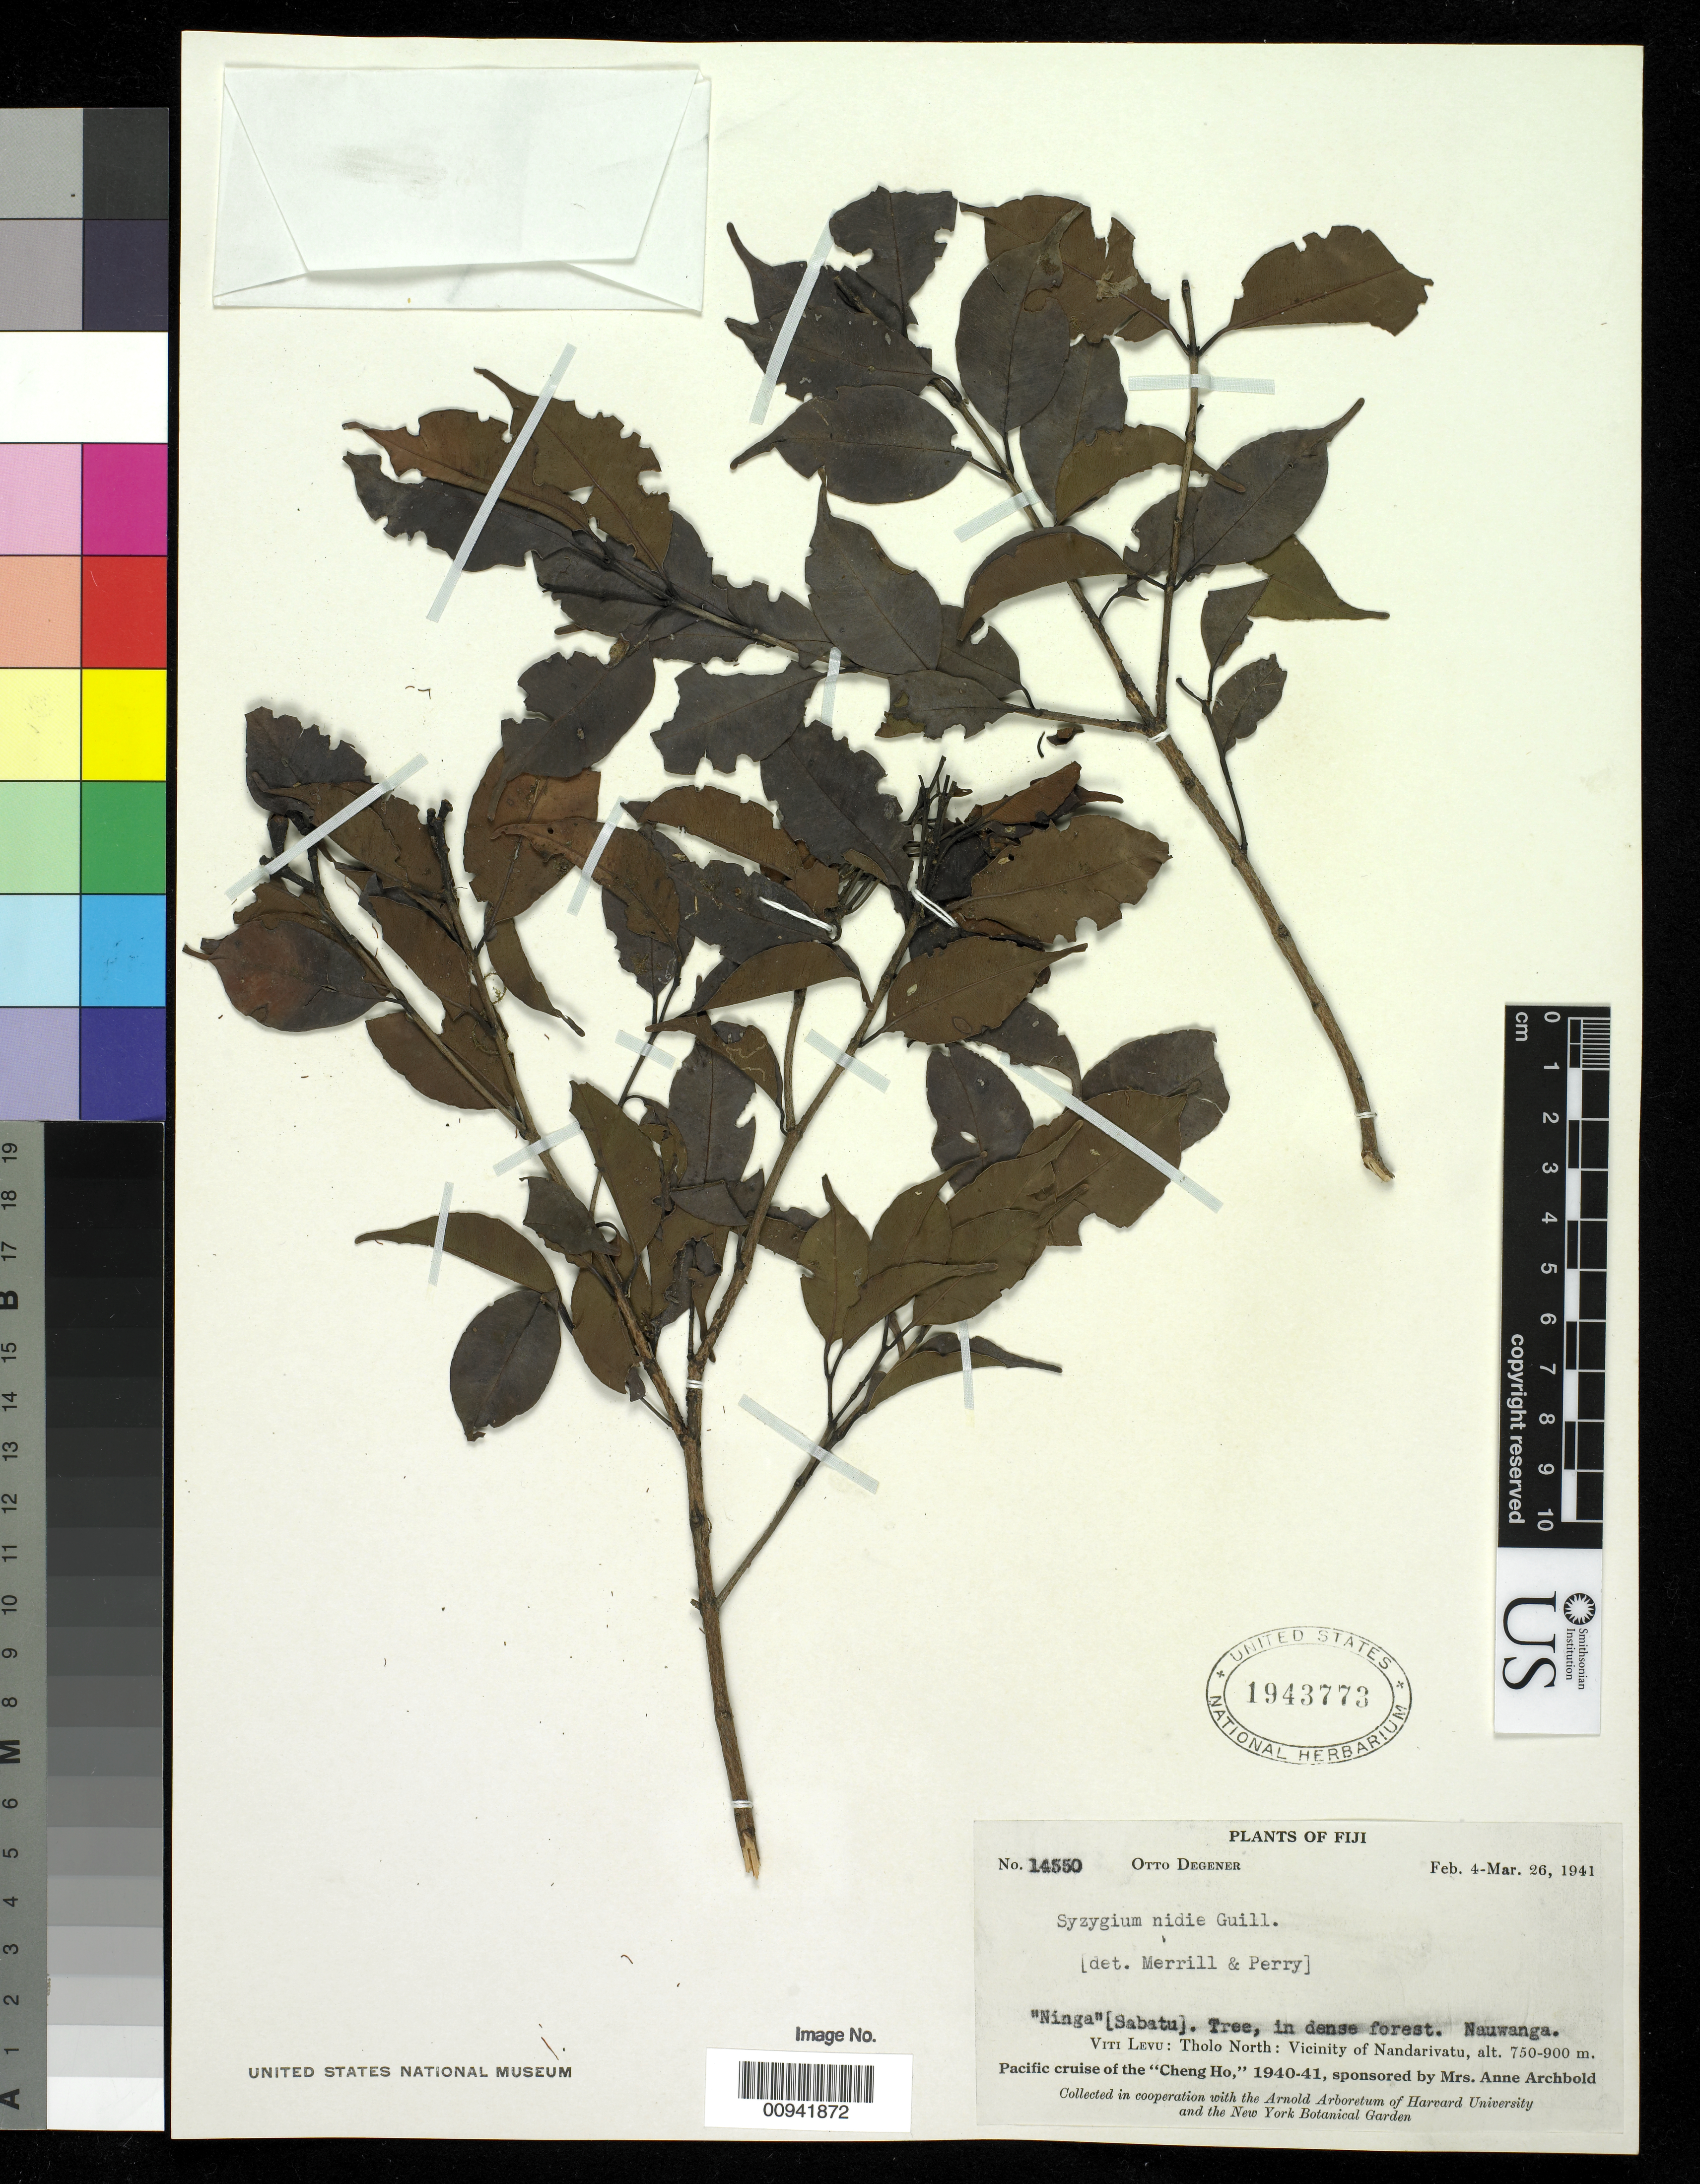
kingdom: Plantae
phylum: Tracheophyta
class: Magnoliopsida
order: Myrtales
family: Myrtaceae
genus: Syzygium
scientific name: Syzygium nidie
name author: Guillaumin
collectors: O. Degener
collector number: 14550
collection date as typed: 04 Feb 1941 to 26 Mar 1941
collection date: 1941-02-04/1941-03-26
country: Fiji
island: Viti Levu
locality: Tholo North: Vicinity of Nandarivatu.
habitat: in dense forest.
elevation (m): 750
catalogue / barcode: US 1943773